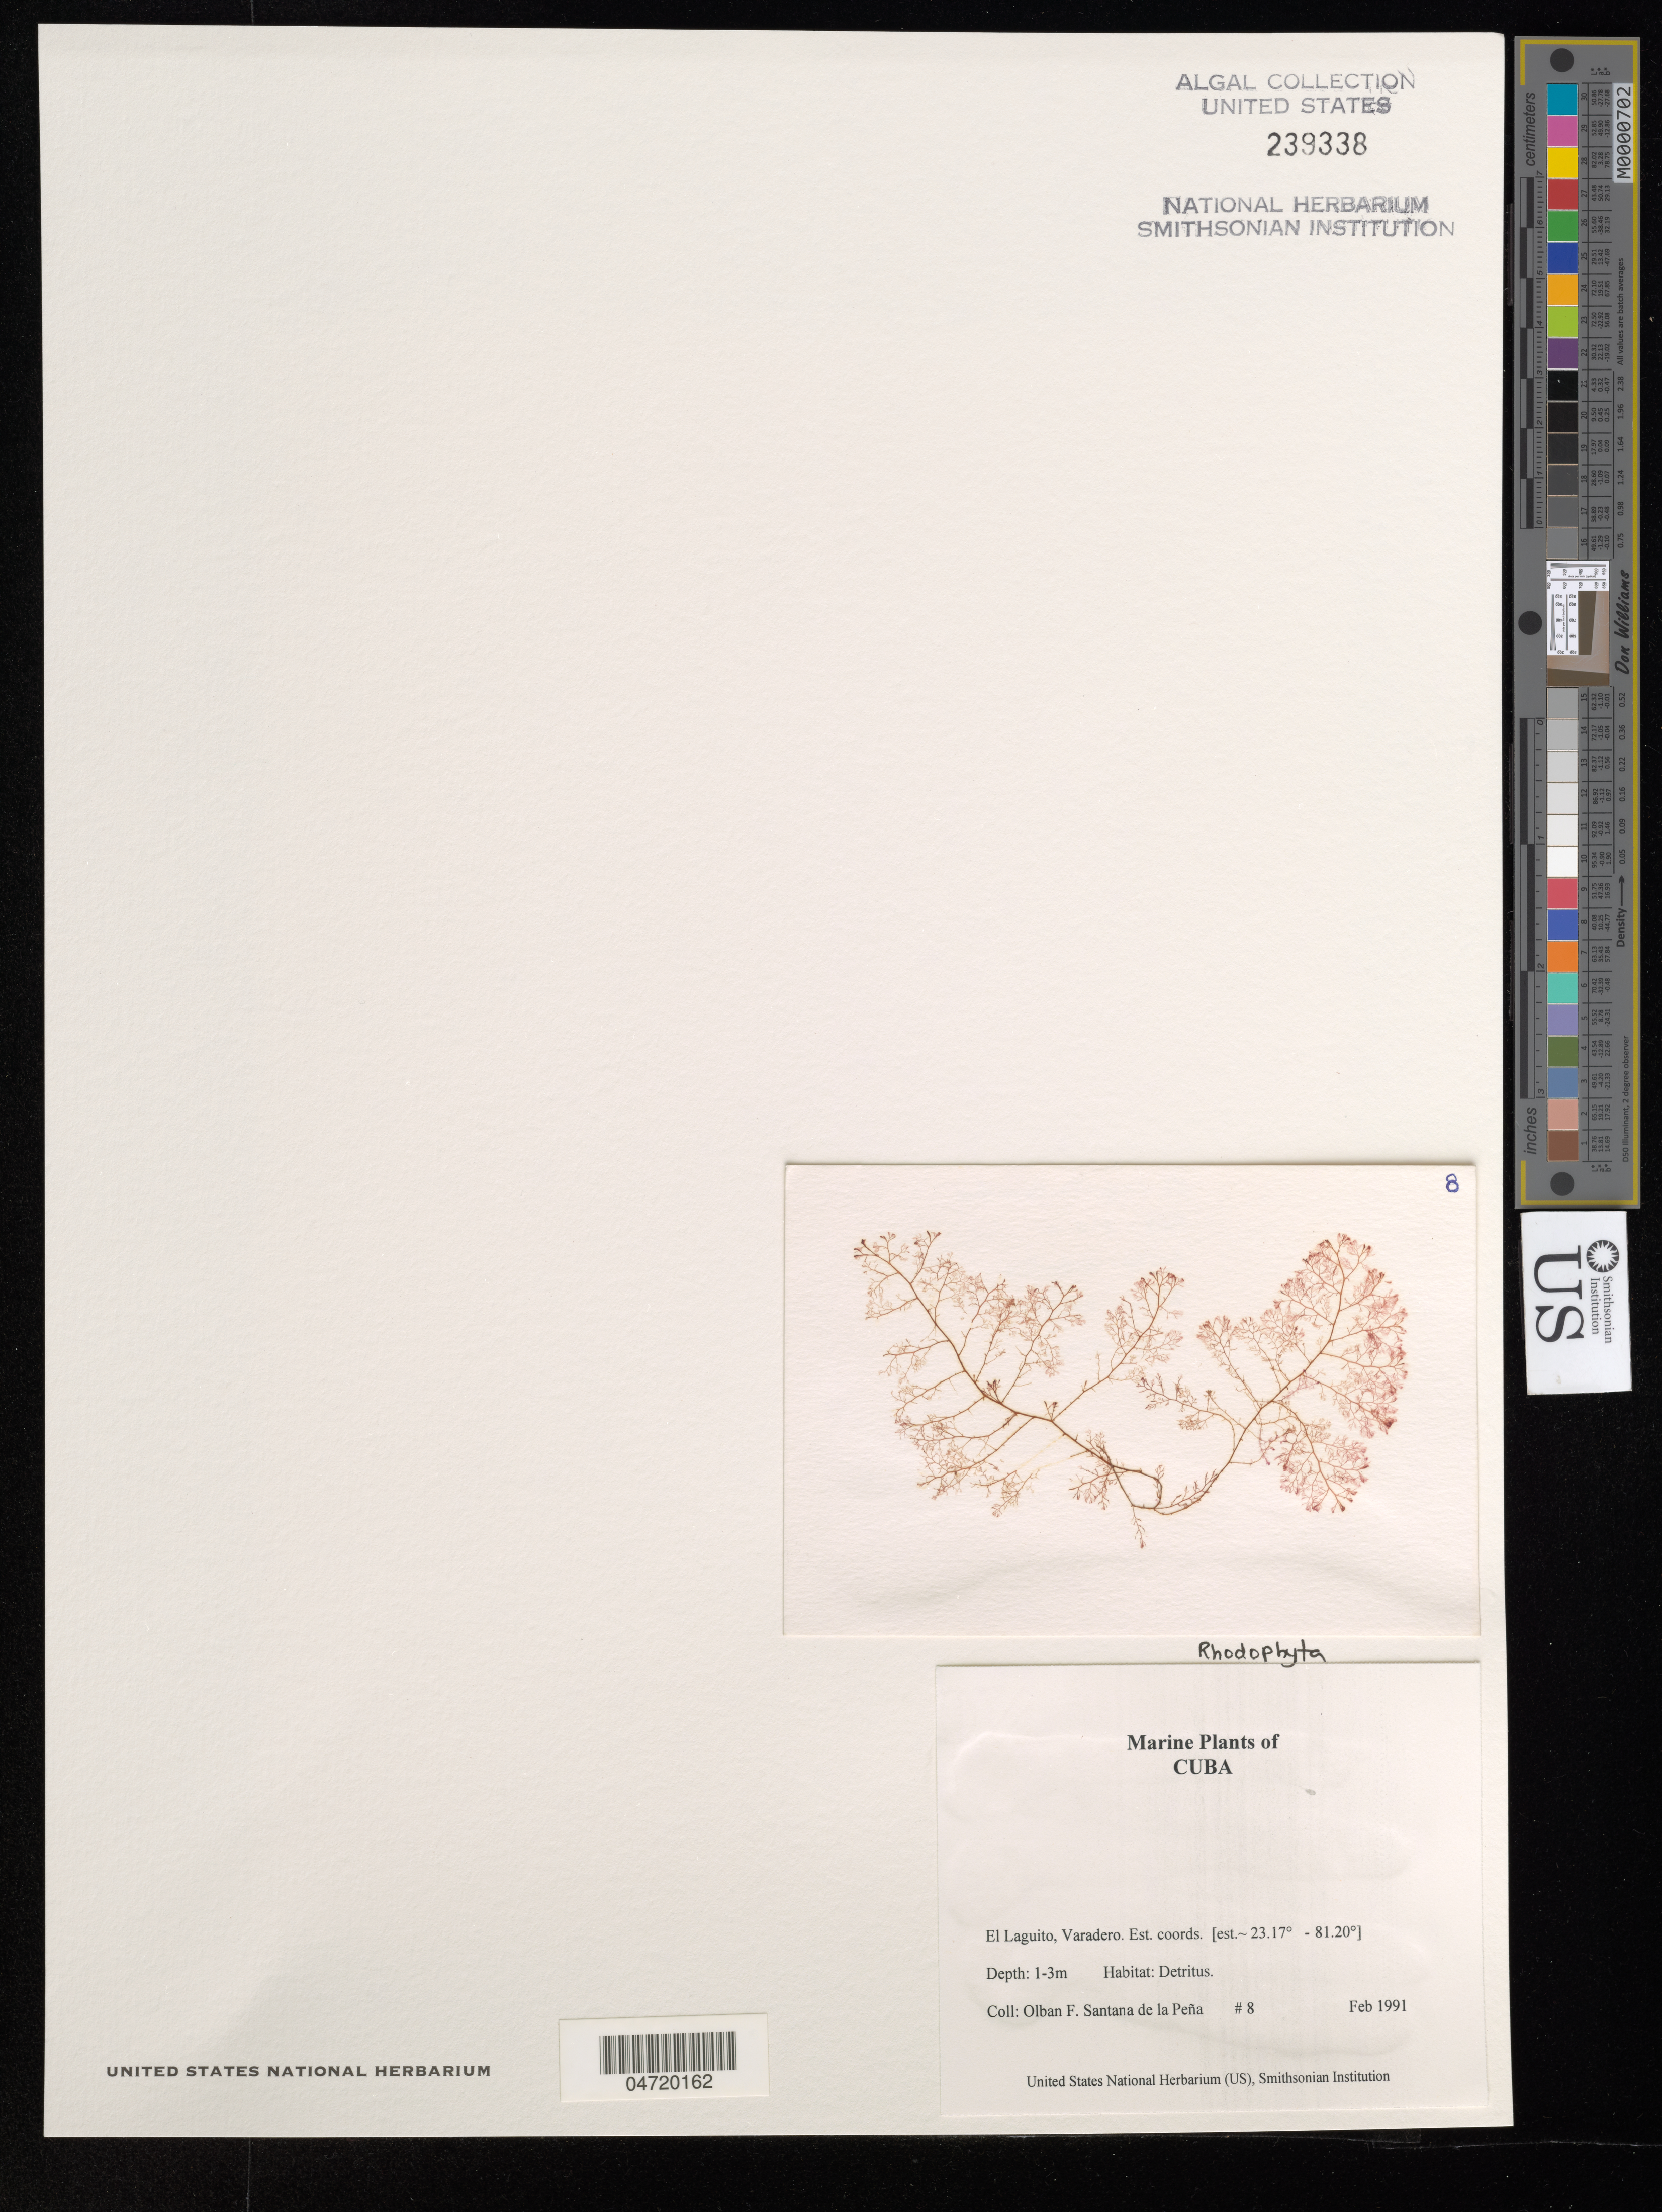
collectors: O. Santana de la Peña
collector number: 8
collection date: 1991-02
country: Cuba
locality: El Laguito, Varadero.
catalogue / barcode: US 239338